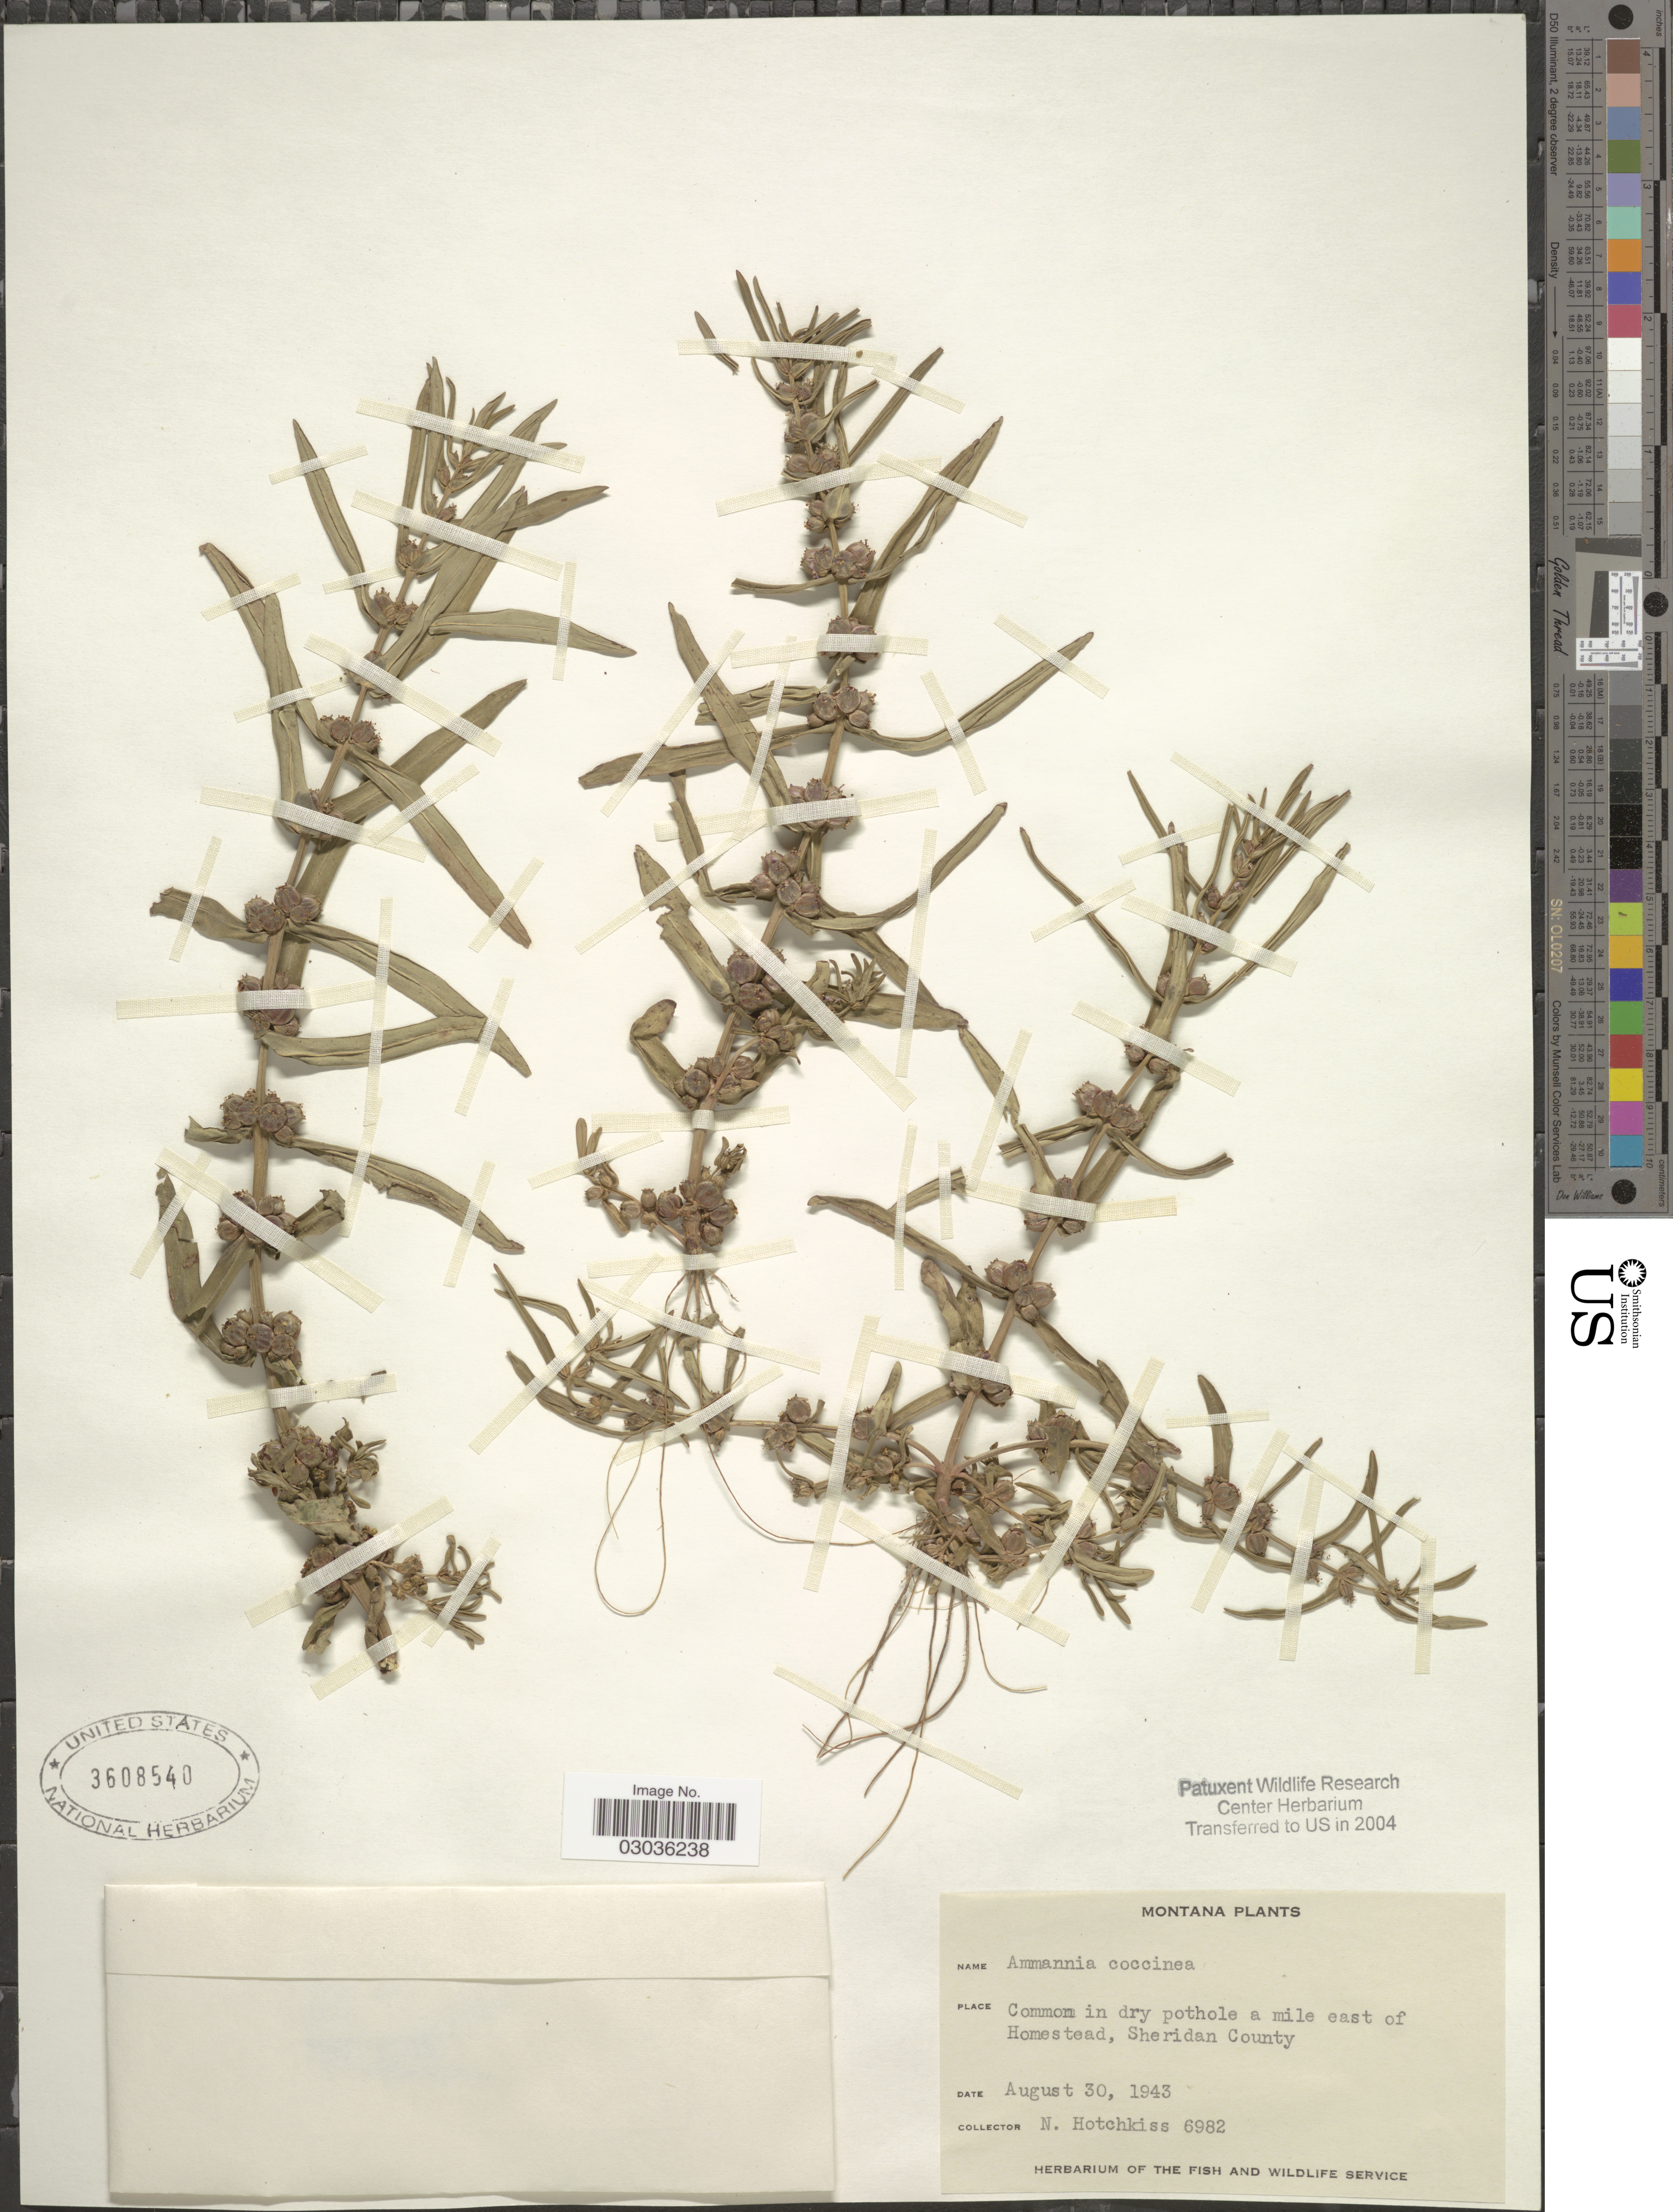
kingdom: Plantae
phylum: Tracheophyta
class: Magnoliopsida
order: Myrtales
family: Lythraceae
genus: Ammannia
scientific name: Ammannia coccinea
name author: Rottb.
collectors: N. Hotchkiss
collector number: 6982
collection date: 1943-08-30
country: United States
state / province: Montana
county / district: Sheridan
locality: Common in dry pothole a mile east of Homestead.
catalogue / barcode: US 3608540